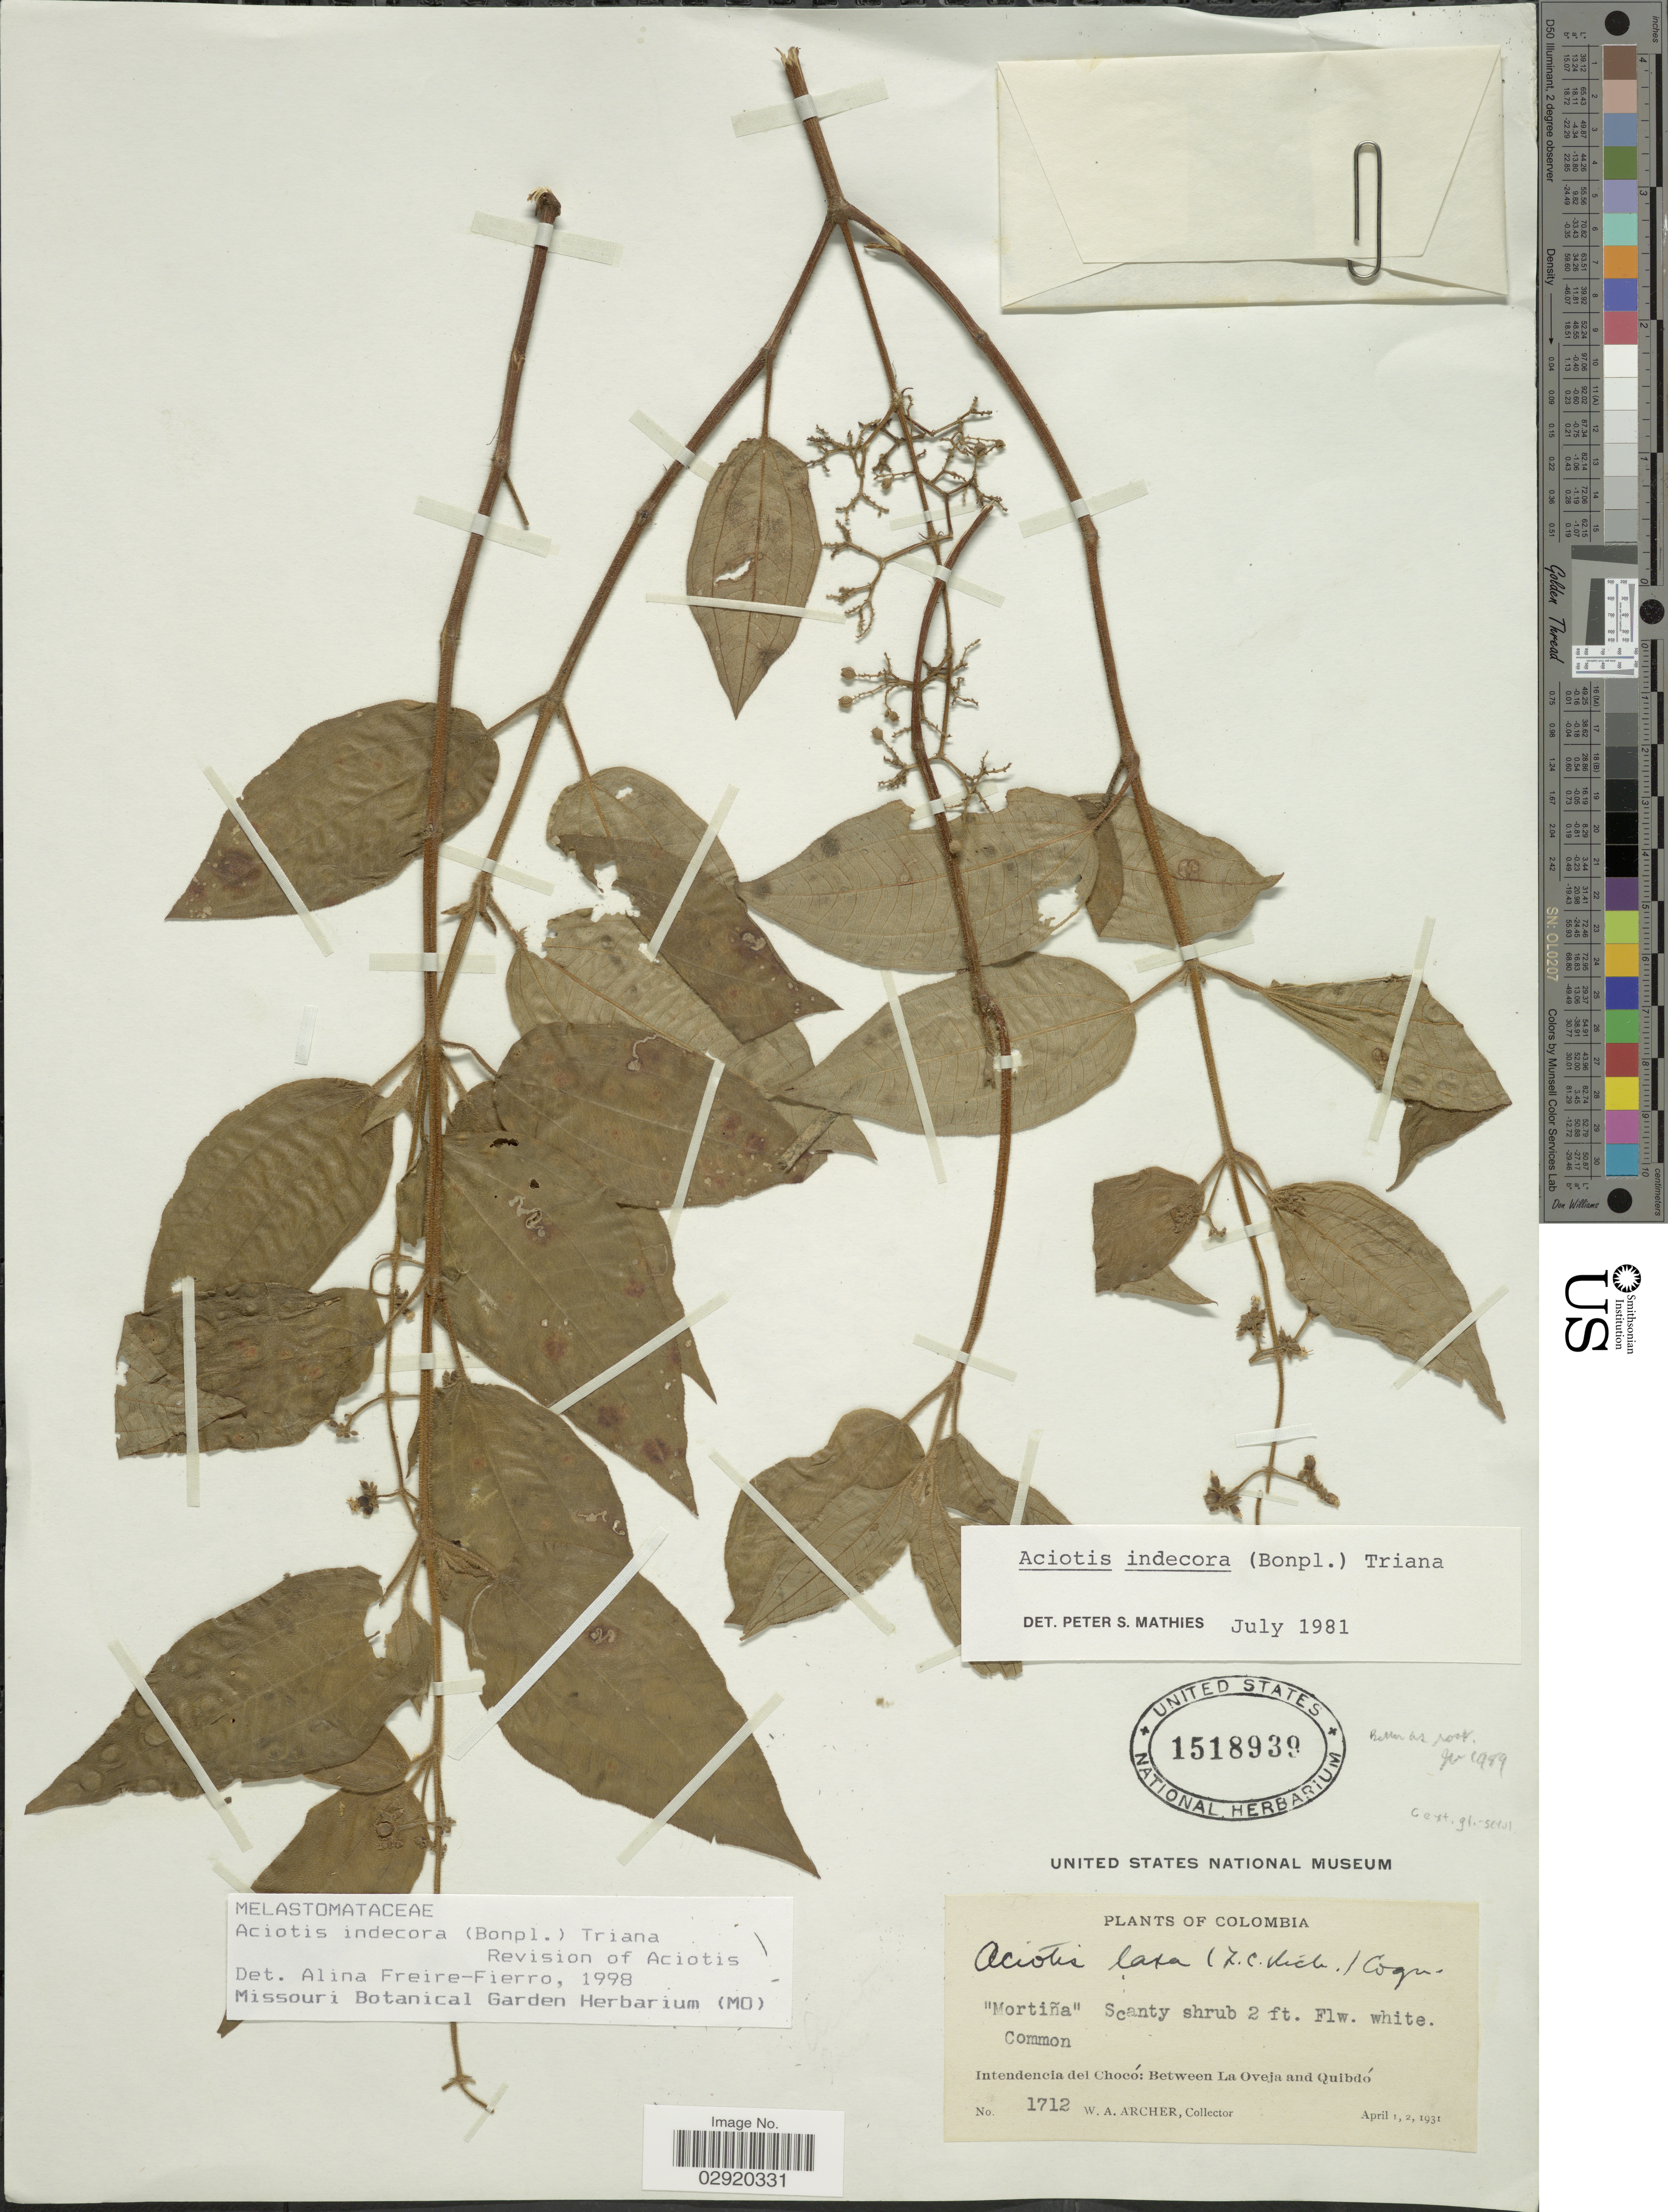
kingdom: Plantae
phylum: Tracheophyta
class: Magnoliopsida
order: Myrtales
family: Melastomataceae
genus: Aciotis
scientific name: Aciotis indecora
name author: (Bonpl.) Triana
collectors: W. Archer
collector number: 1712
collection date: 1931-04-01/1931-04-02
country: Colombia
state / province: Chocó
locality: Intendencia del Chocó: Between La Oveja and Quibdó.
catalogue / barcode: US 1518939